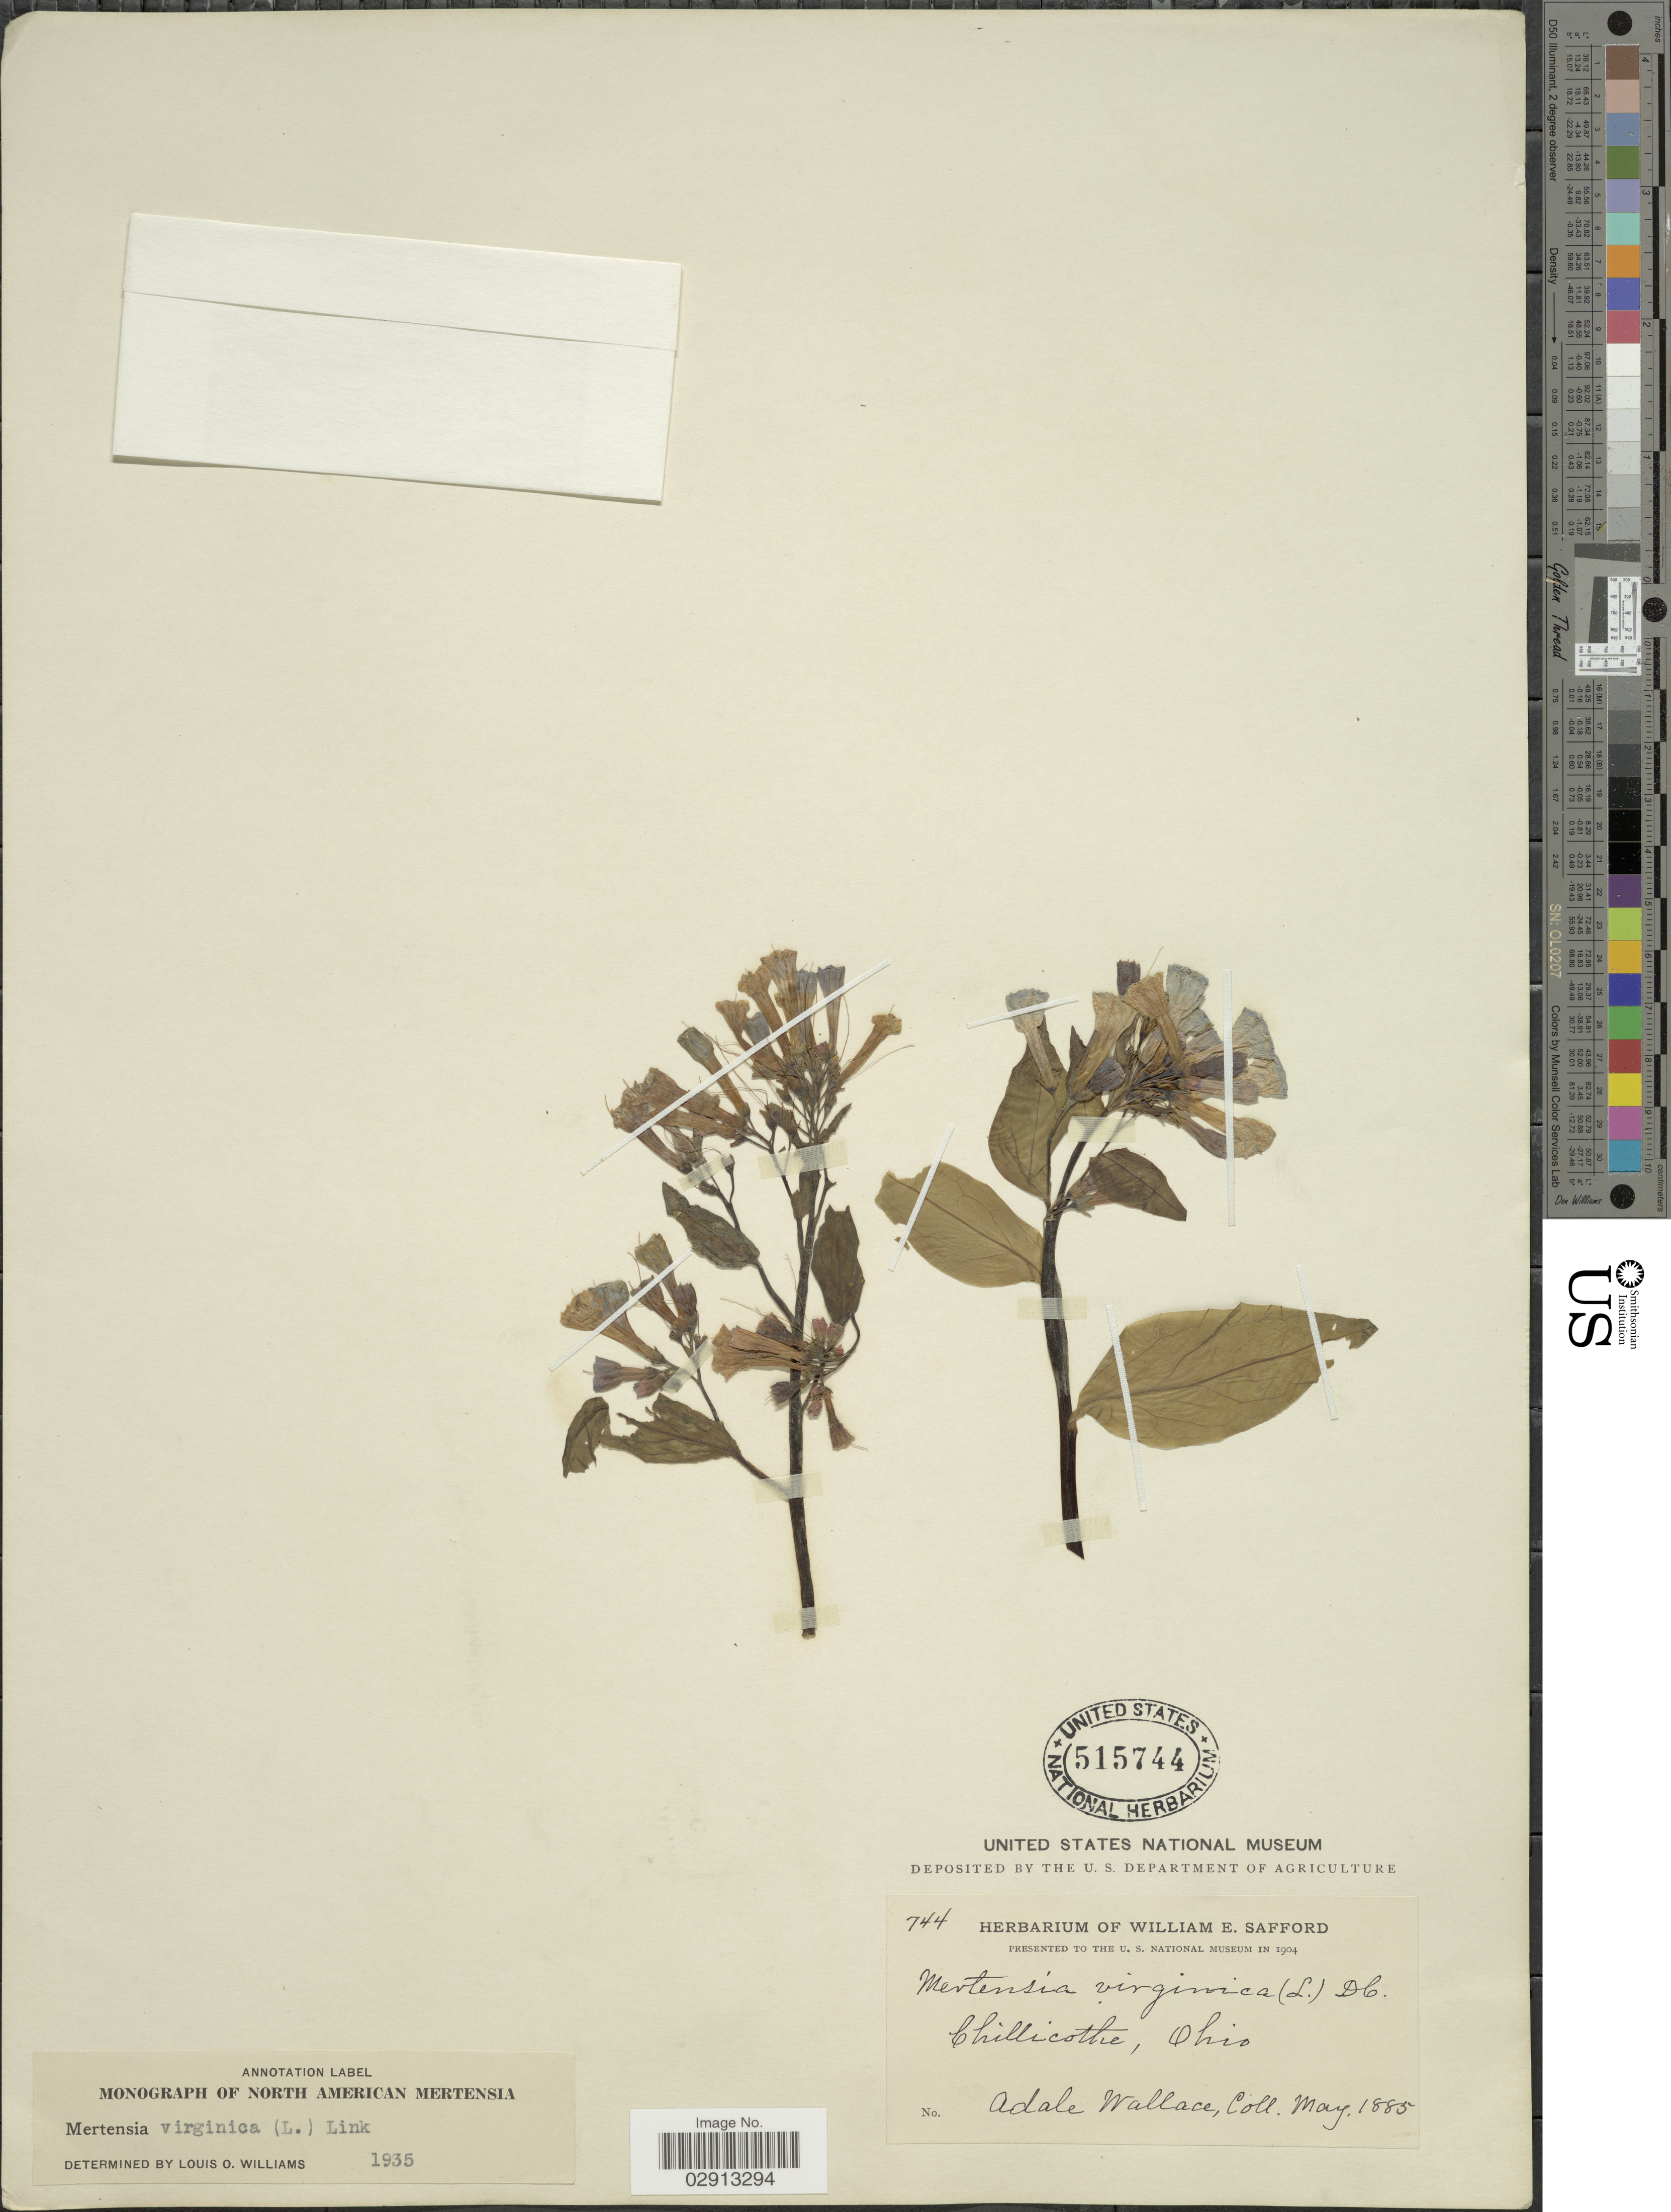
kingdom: Plantae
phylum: Tracheophyta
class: Magnoliopsida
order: Boraginales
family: Boraginaceae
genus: Mertensia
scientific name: Mertensia virginica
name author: (L.) Pers. ex Link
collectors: A. Wallace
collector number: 744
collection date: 1885-05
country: United States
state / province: Ohio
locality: Chillicothe.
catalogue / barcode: US 515744